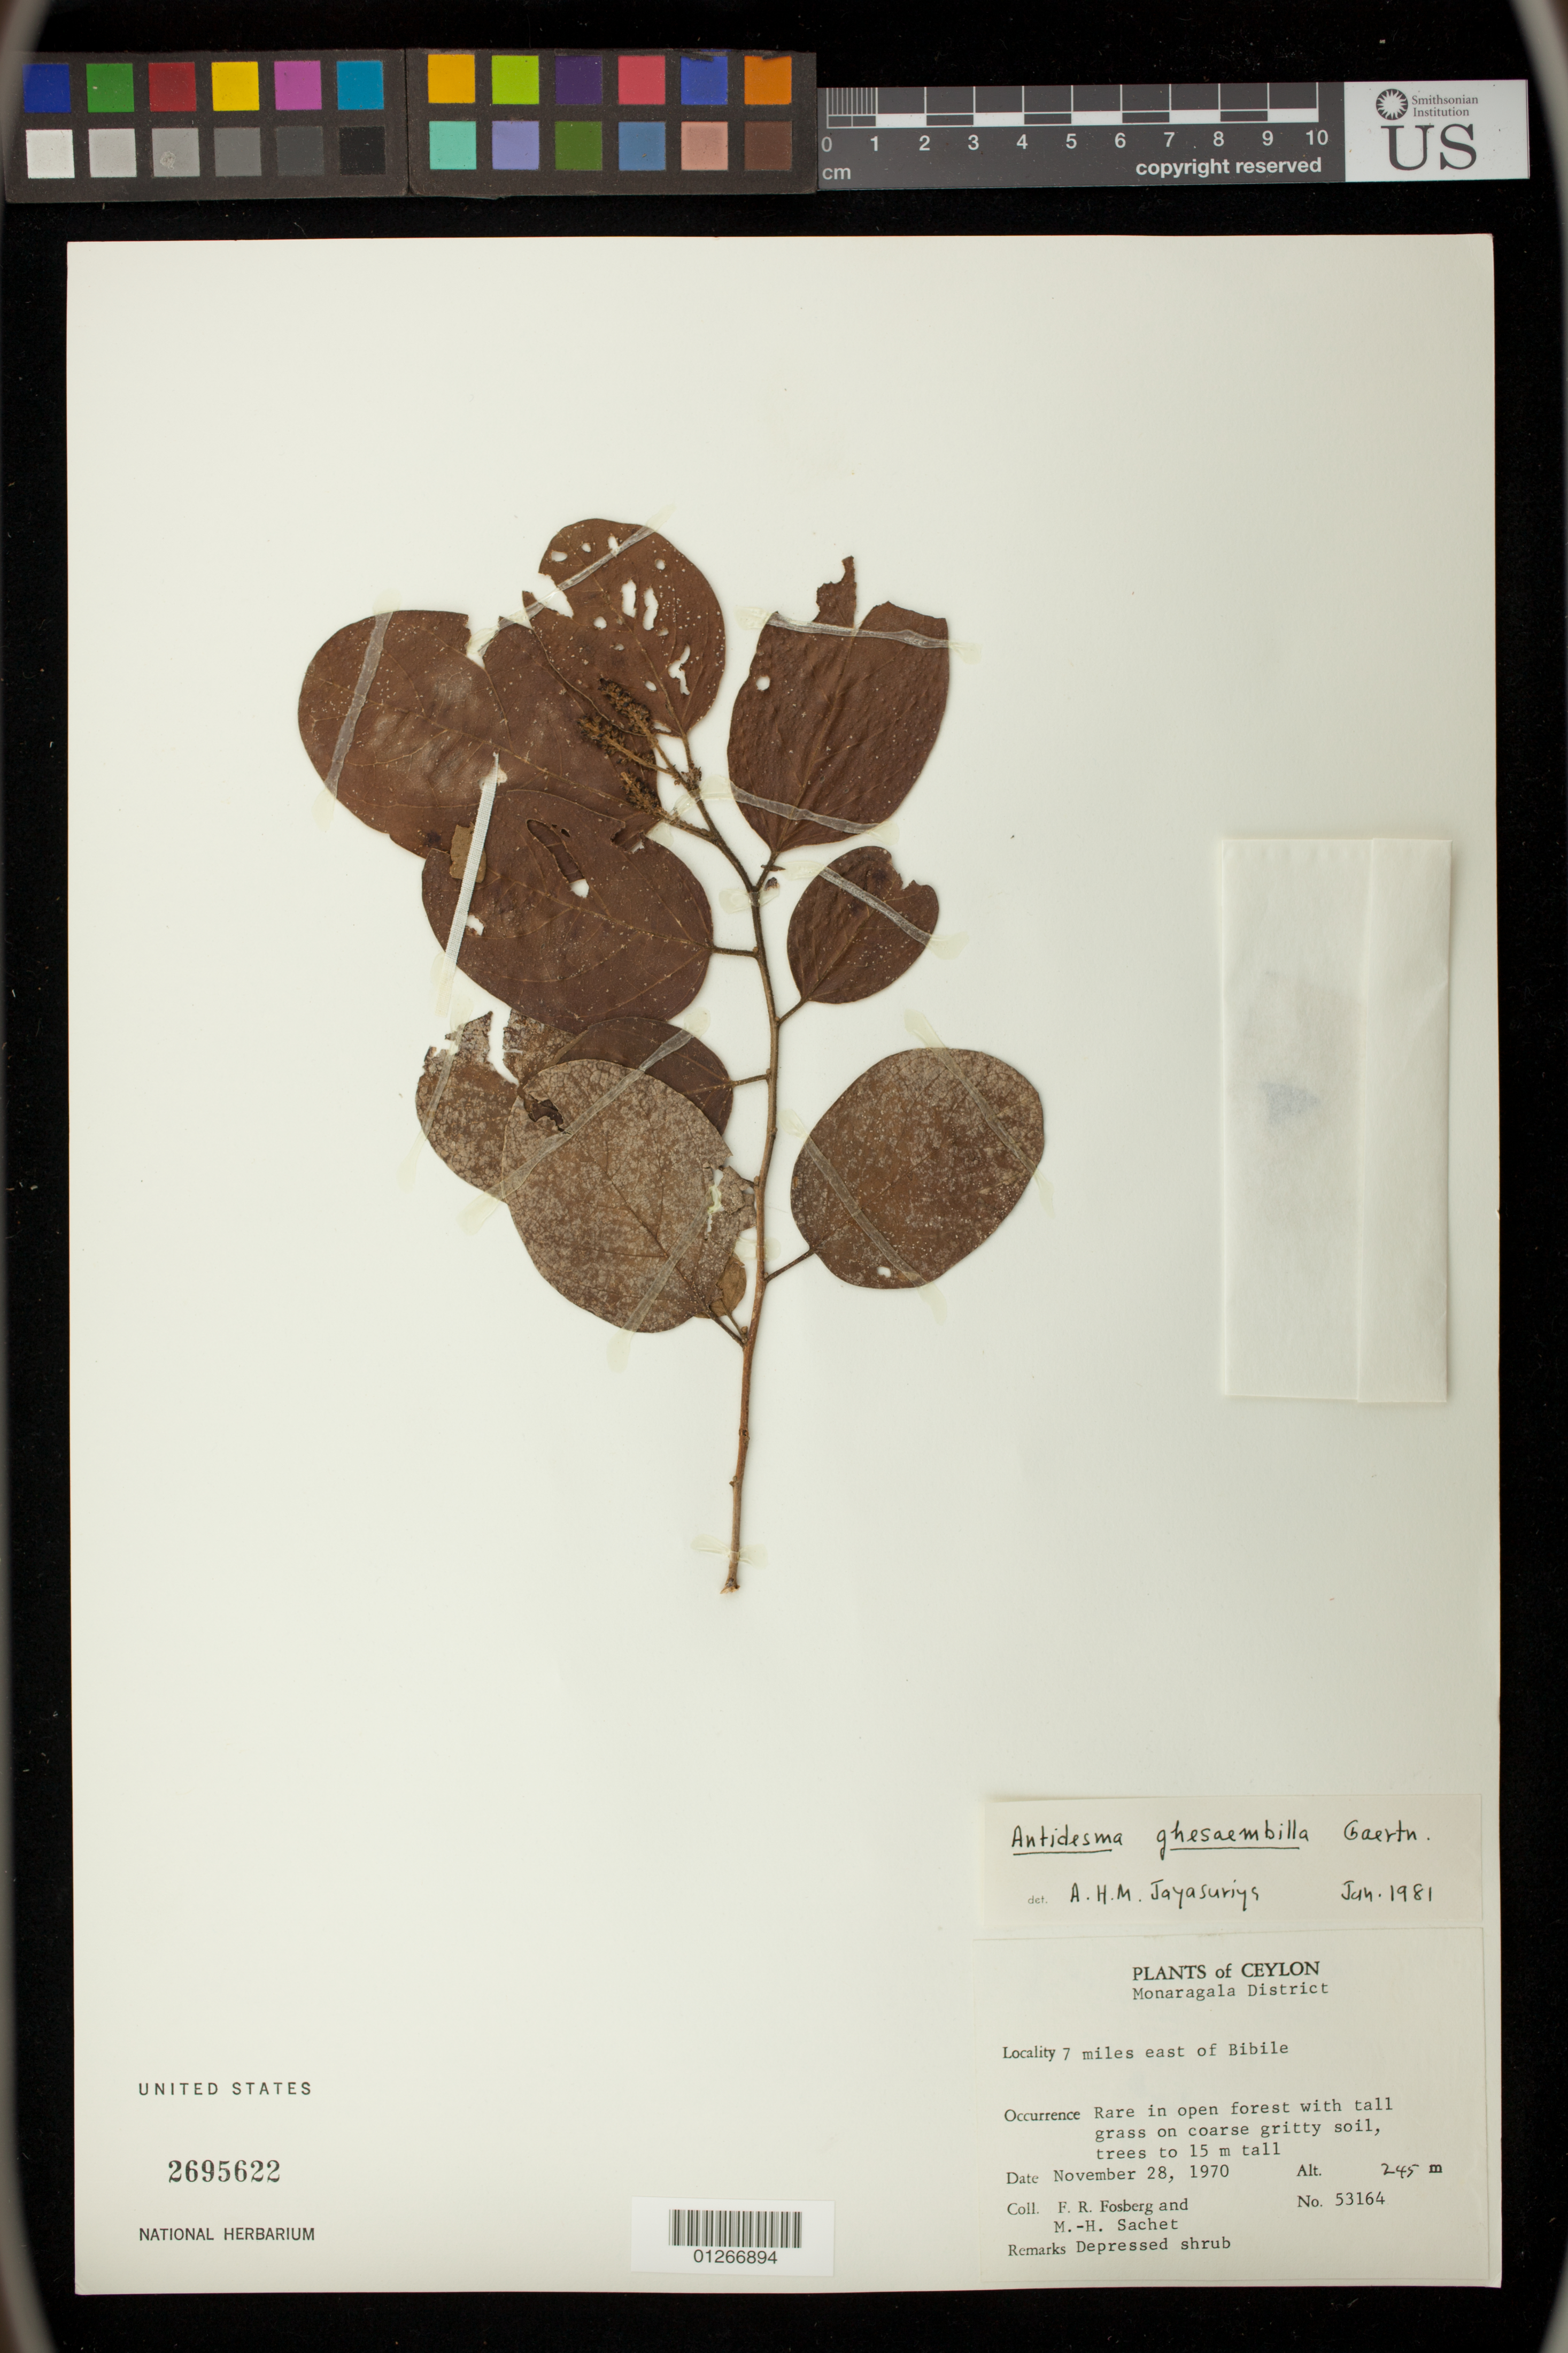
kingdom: Plantae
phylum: Tracheophyta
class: Magnoliopsida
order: Malpighiales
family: Phyllanthaceae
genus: Antidesma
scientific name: Antidesma ghaesembilla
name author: Gaertn.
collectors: F. R. Fosberg & M.-H. Sachet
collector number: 53164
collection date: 1970-11-28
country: Sri Lanka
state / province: Uva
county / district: Monaragala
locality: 7 miles east of Bibile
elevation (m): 245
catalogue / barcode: US 2695622